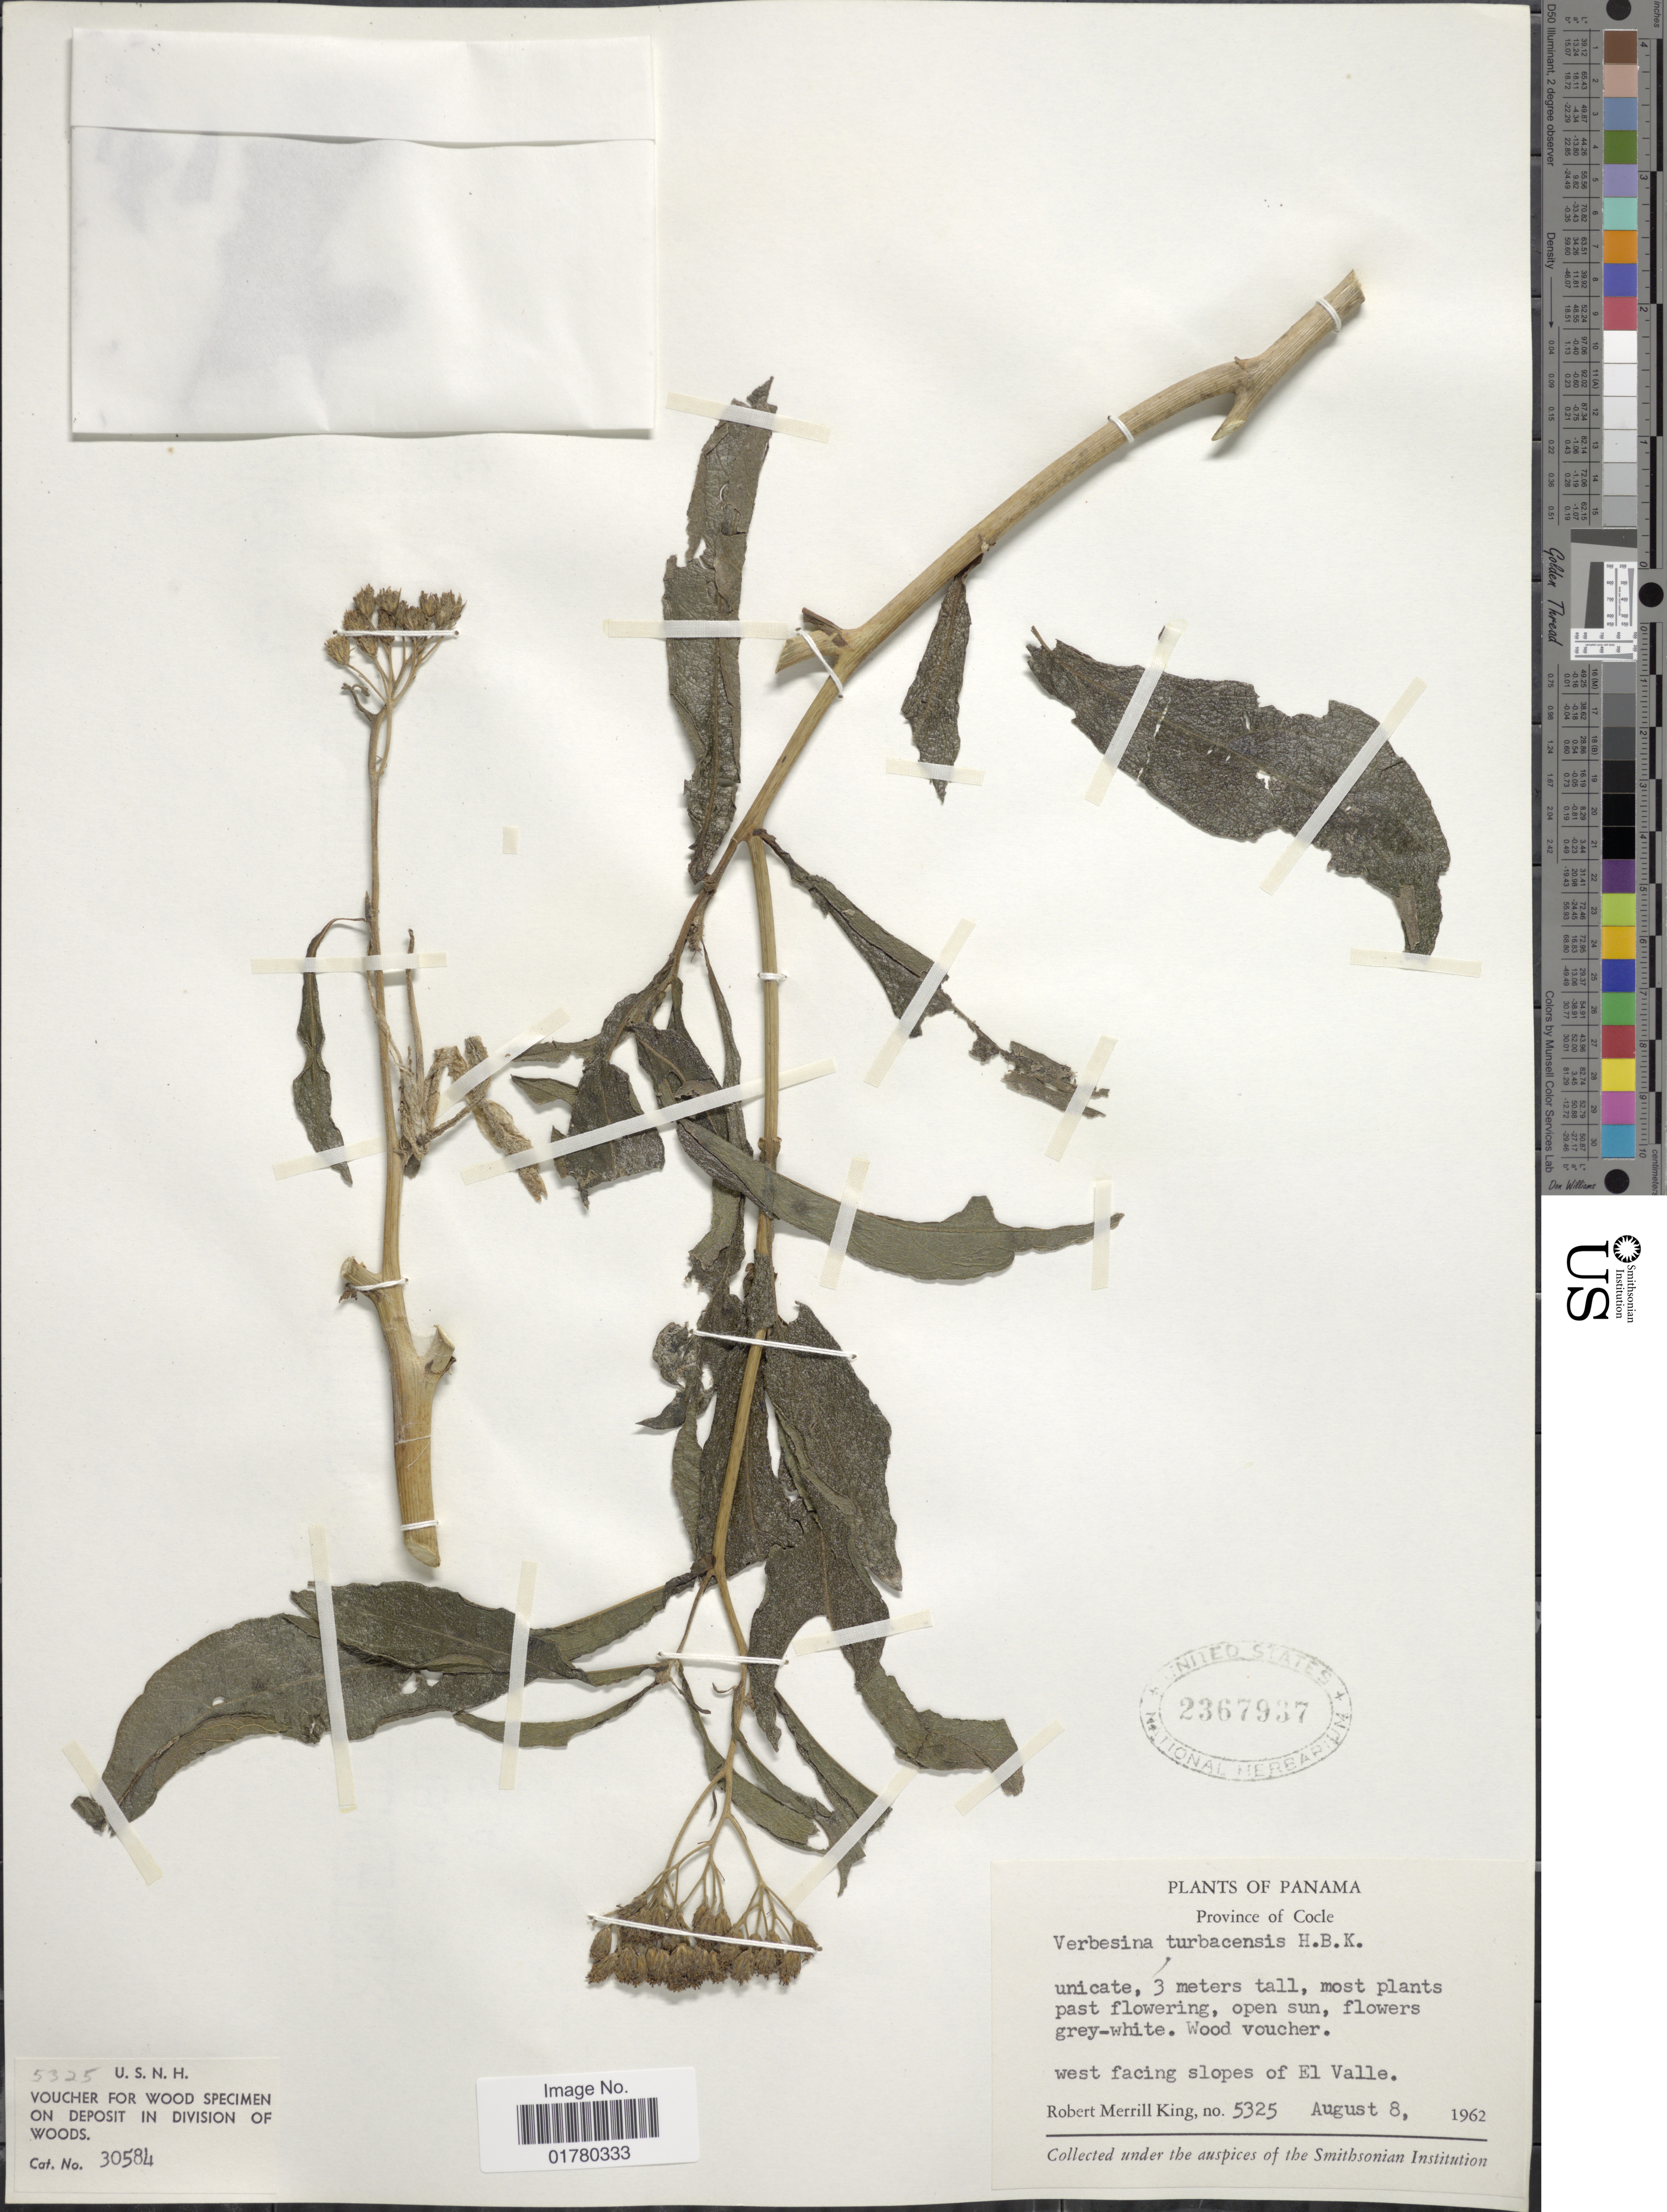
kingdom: Plantae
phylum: Tracheophyta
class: Magnoliopsida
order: Asterales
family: Asteraceae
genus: Verbesina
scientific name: Verbesina turbacensis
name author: Kunth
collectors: R. M. King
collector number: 5325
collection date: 1962-08-08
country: Panama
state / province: Coclé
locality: West facing slopes of El Valle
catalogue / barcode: US 2367937